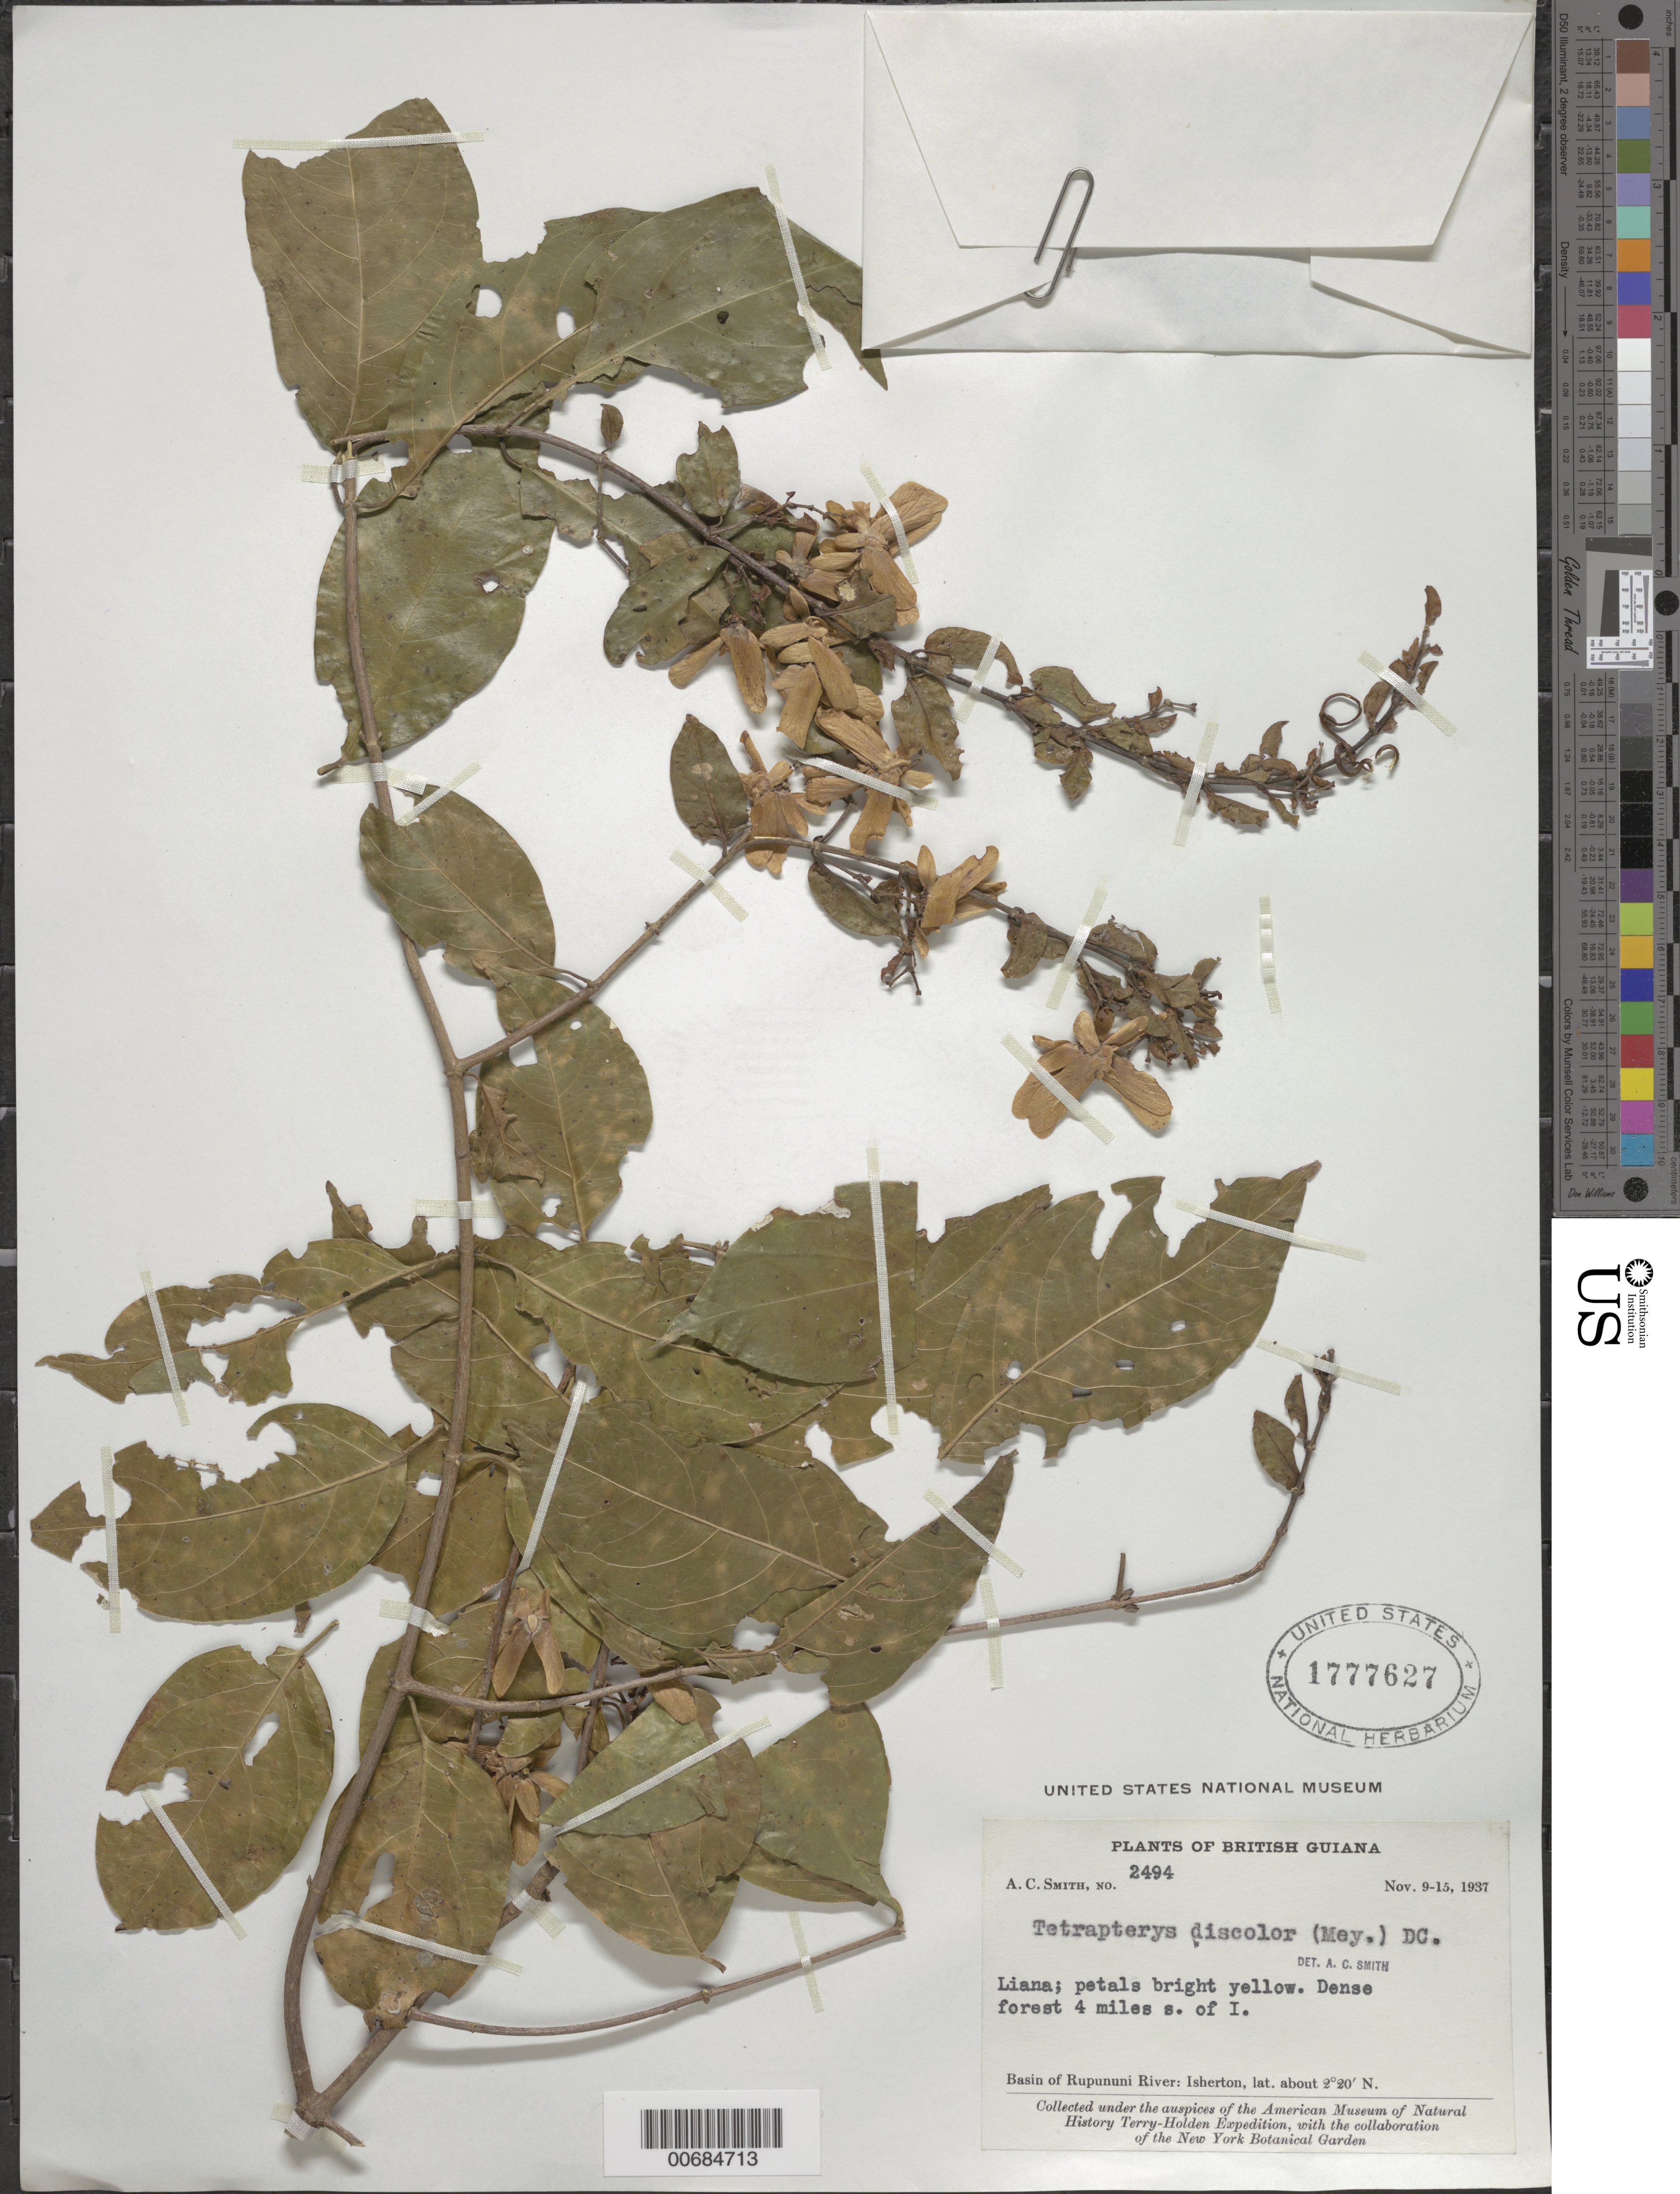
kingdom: Plantae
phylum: Tracheophyta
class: Magnoliopsida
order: Malpighiales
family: Malpighiaceae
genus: Tetrapterys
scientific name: Tetrapterys discolor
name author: (G. Mey.) DC.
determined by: Smith, A. C.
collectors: A. C. Smith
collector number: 2494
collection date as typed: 9-Nov-37 to 15-Nov-37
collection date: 1937-11-09/1937-11-15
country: Guyana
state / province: U. Takutu-U. Essequibo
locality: Isherton, 4 mi. S of, basin of Rupununi R.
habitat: Dense forest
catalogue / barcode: US 1777627